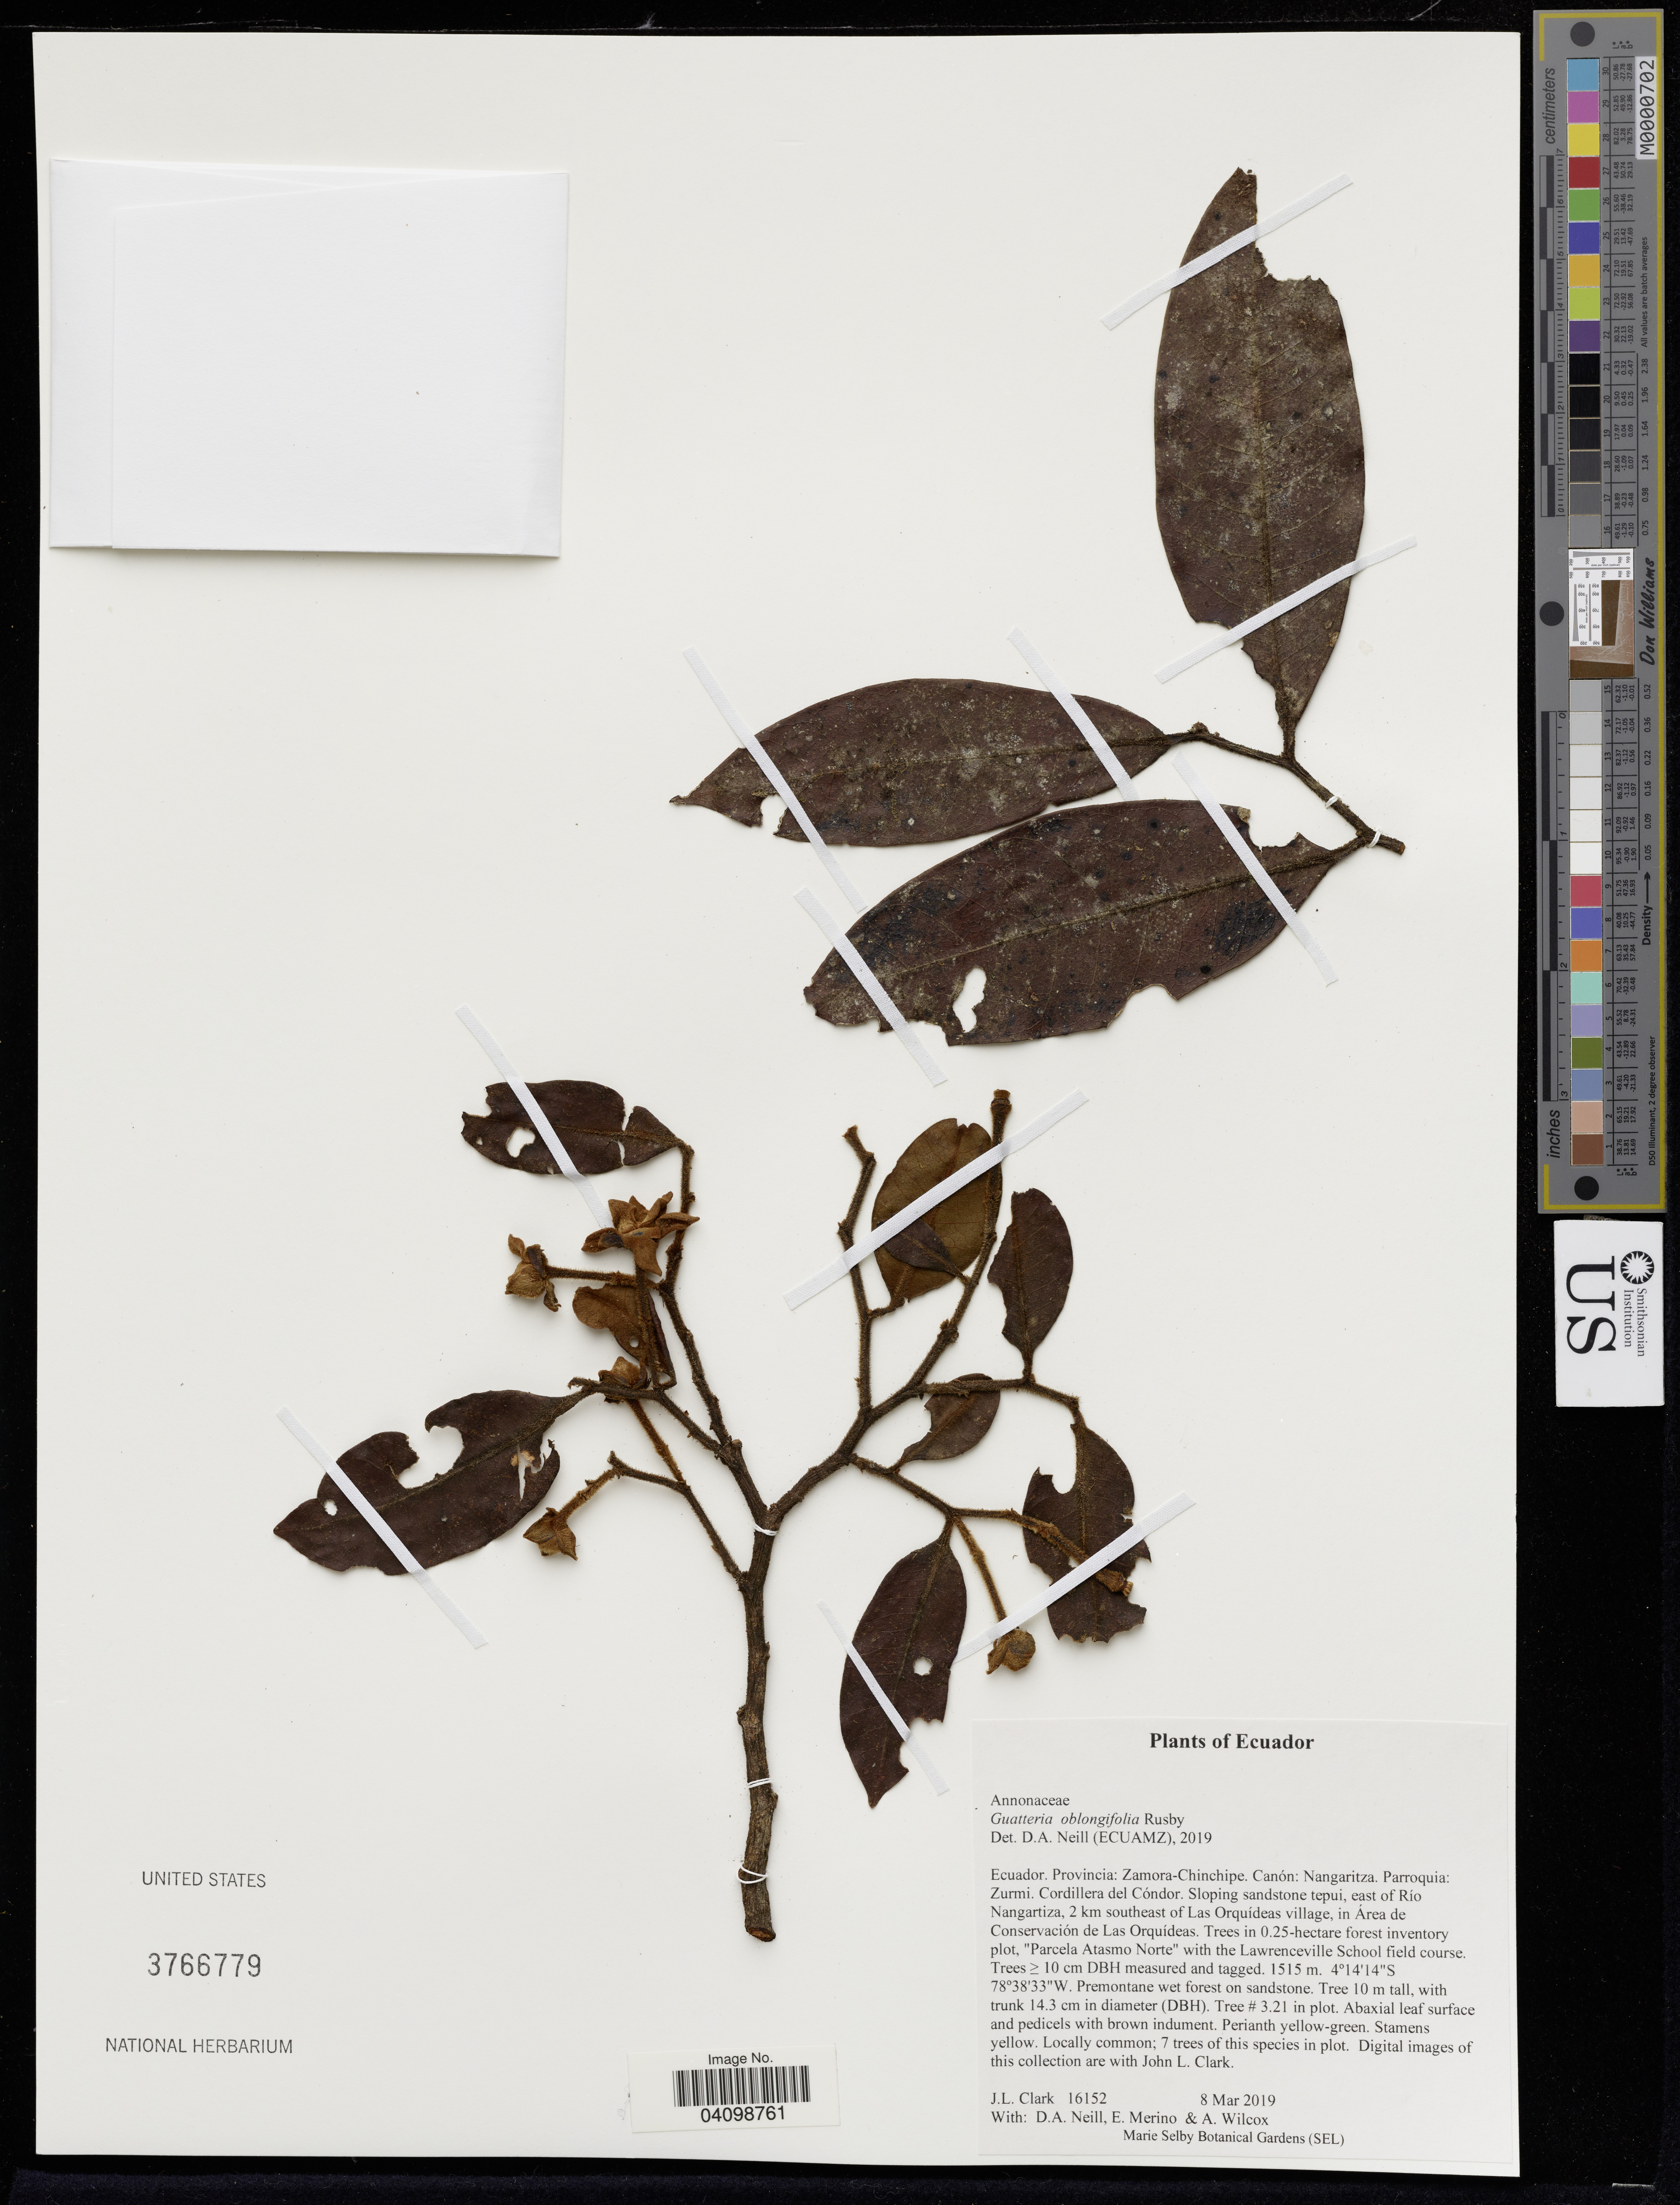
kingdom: Plantae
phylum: Tracheophyta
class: Magnoliopsida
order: Magnoliales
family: Annonaceae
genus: Guatteria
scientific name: Guatteria oblongifolia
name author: Rusby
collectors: J. Clark, D. A. Neill & A. Wilcox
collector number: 16152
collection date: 2019-03-08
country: Ecuador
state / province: Zamora-Chinchipe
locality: Canón: Nangaritza. Parroquia: Zurmi. Cordillera del Cóndor. Sloping sandstone tepui, east of Río Nangartiza, 2 km southeast of Las Orquídeas village, in Área de Conservación de Las Orquídeas.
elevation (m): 1515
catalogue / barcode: US 3766779